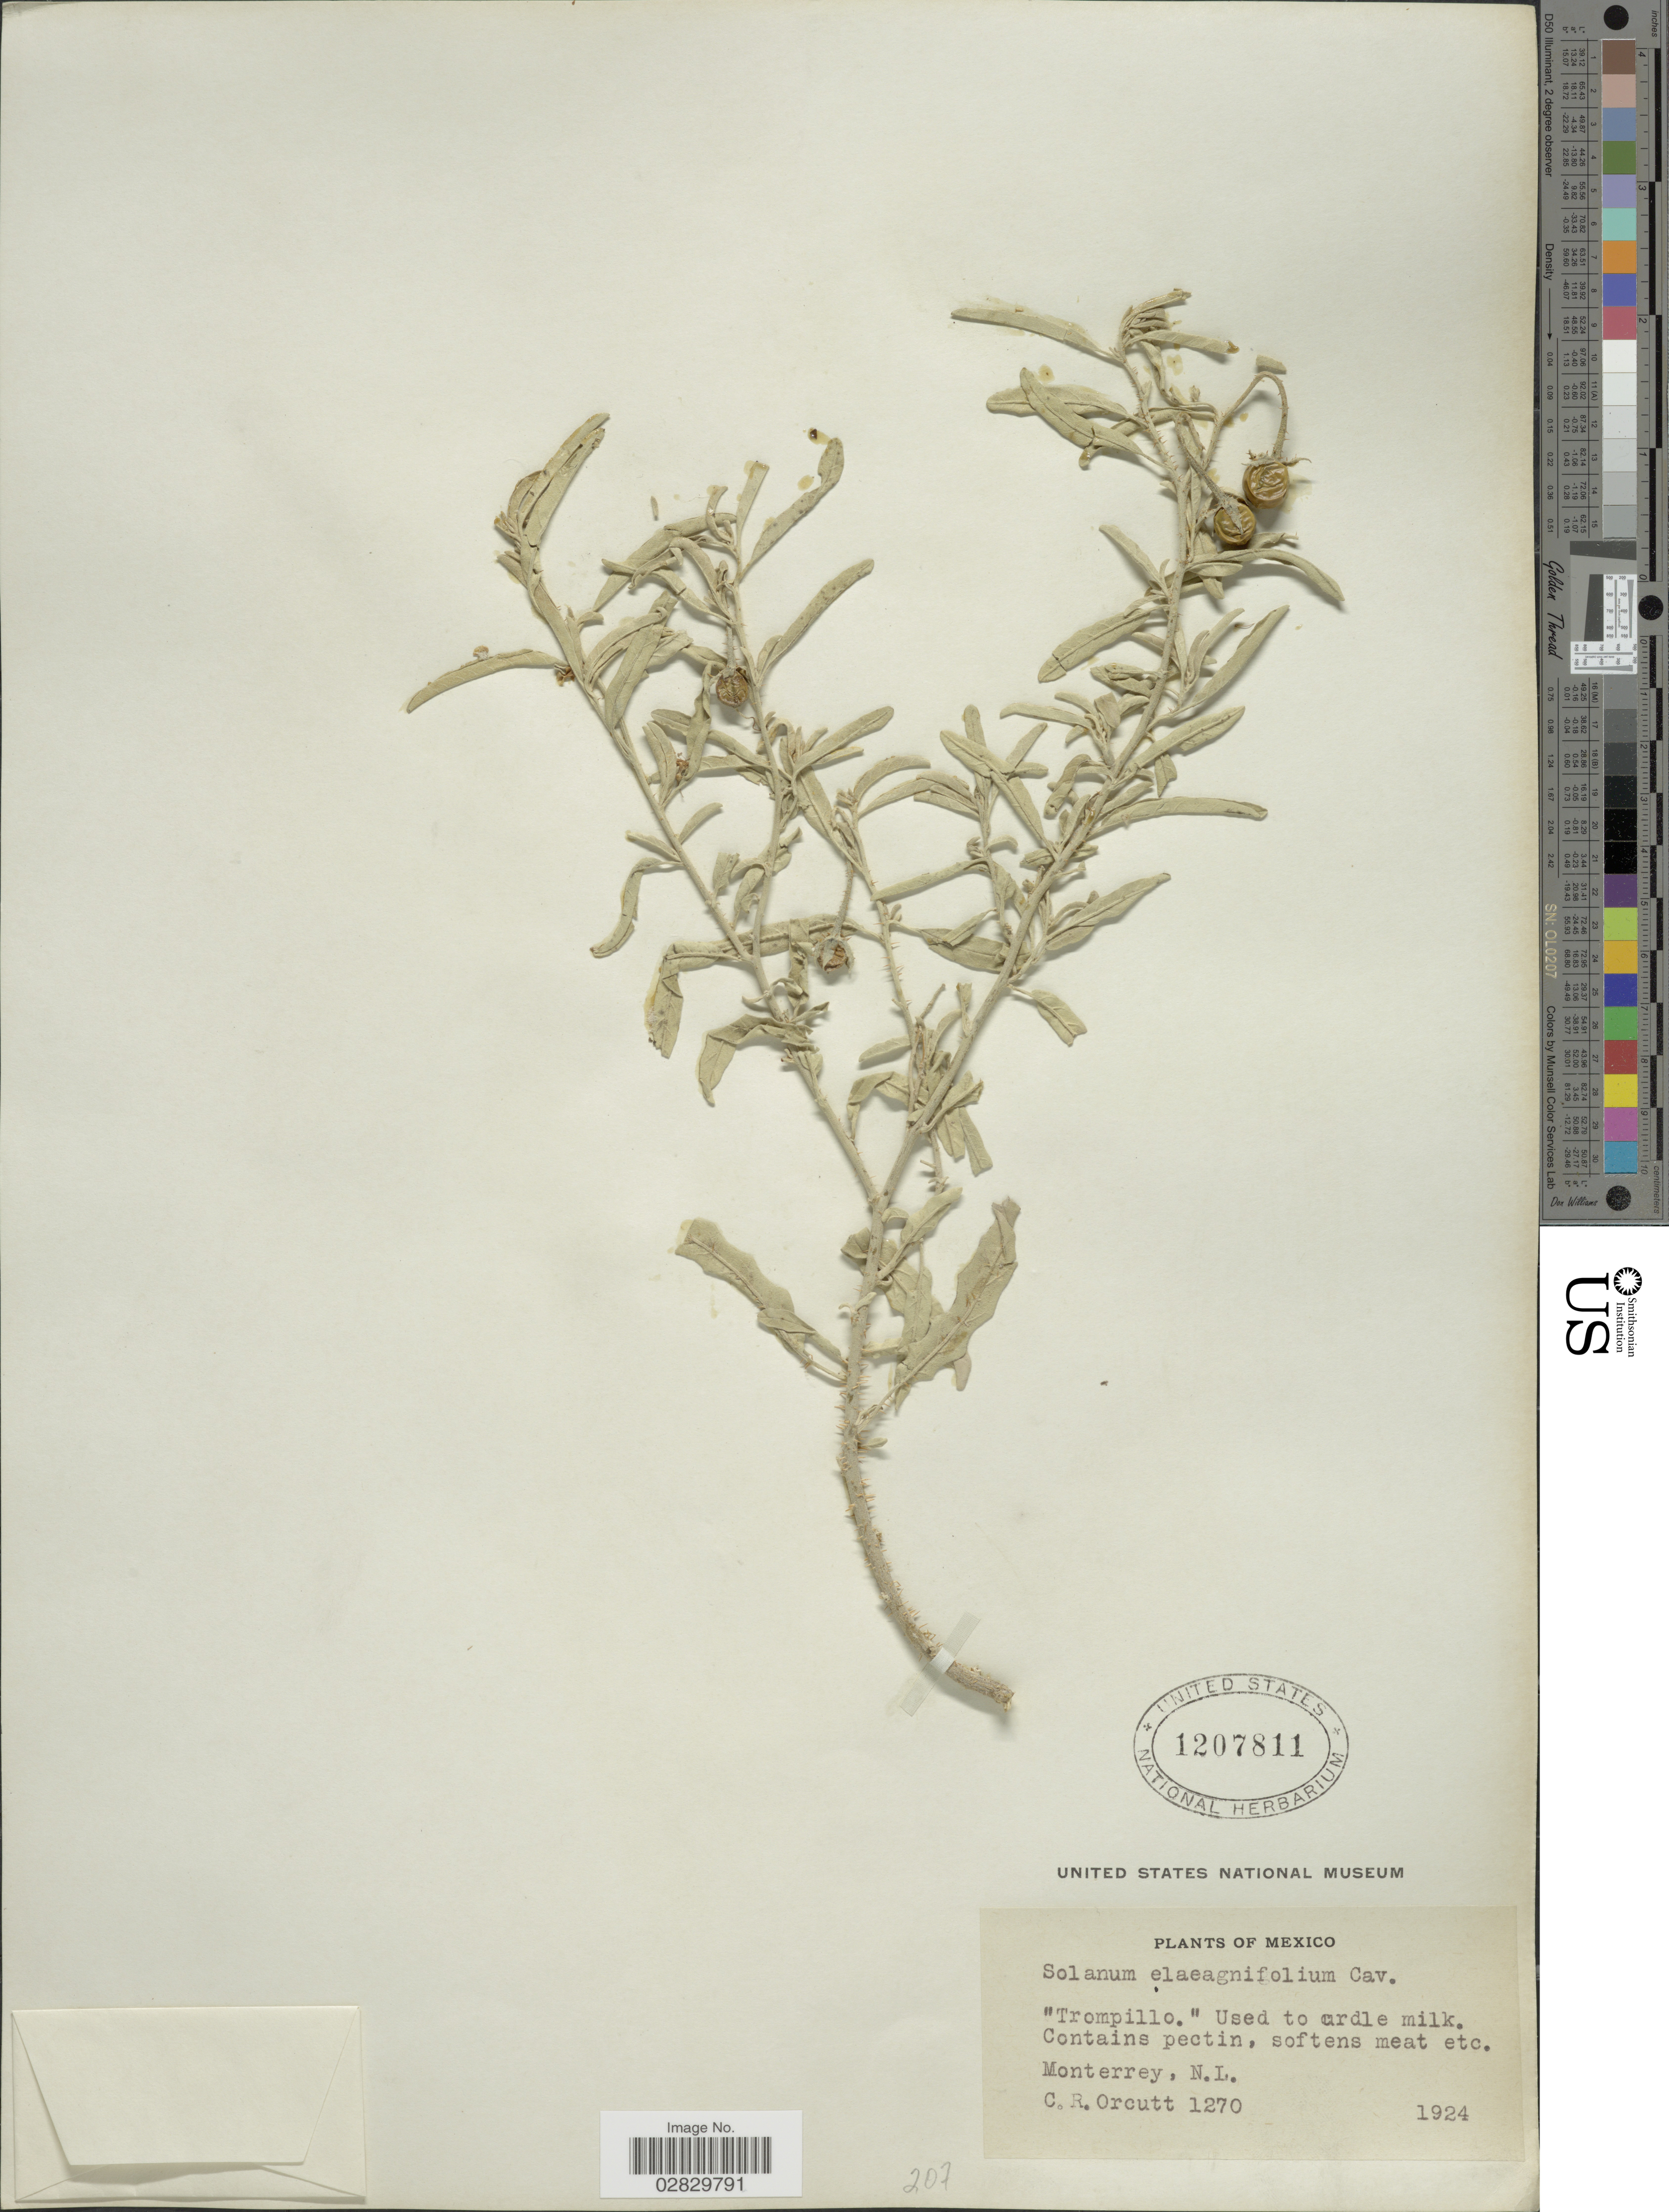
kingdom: Plantae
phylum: Tracheophyta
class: Magnoliopsida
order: Solanales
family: Solanaceae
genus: Solanum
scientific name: Solanum elaeagnifolium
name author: Cav.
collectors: C. R. Orcutt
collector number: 1270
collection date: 1924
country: Mexico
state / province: Nuevo León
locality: Monterrey, N. L.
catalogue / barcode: US 1207811